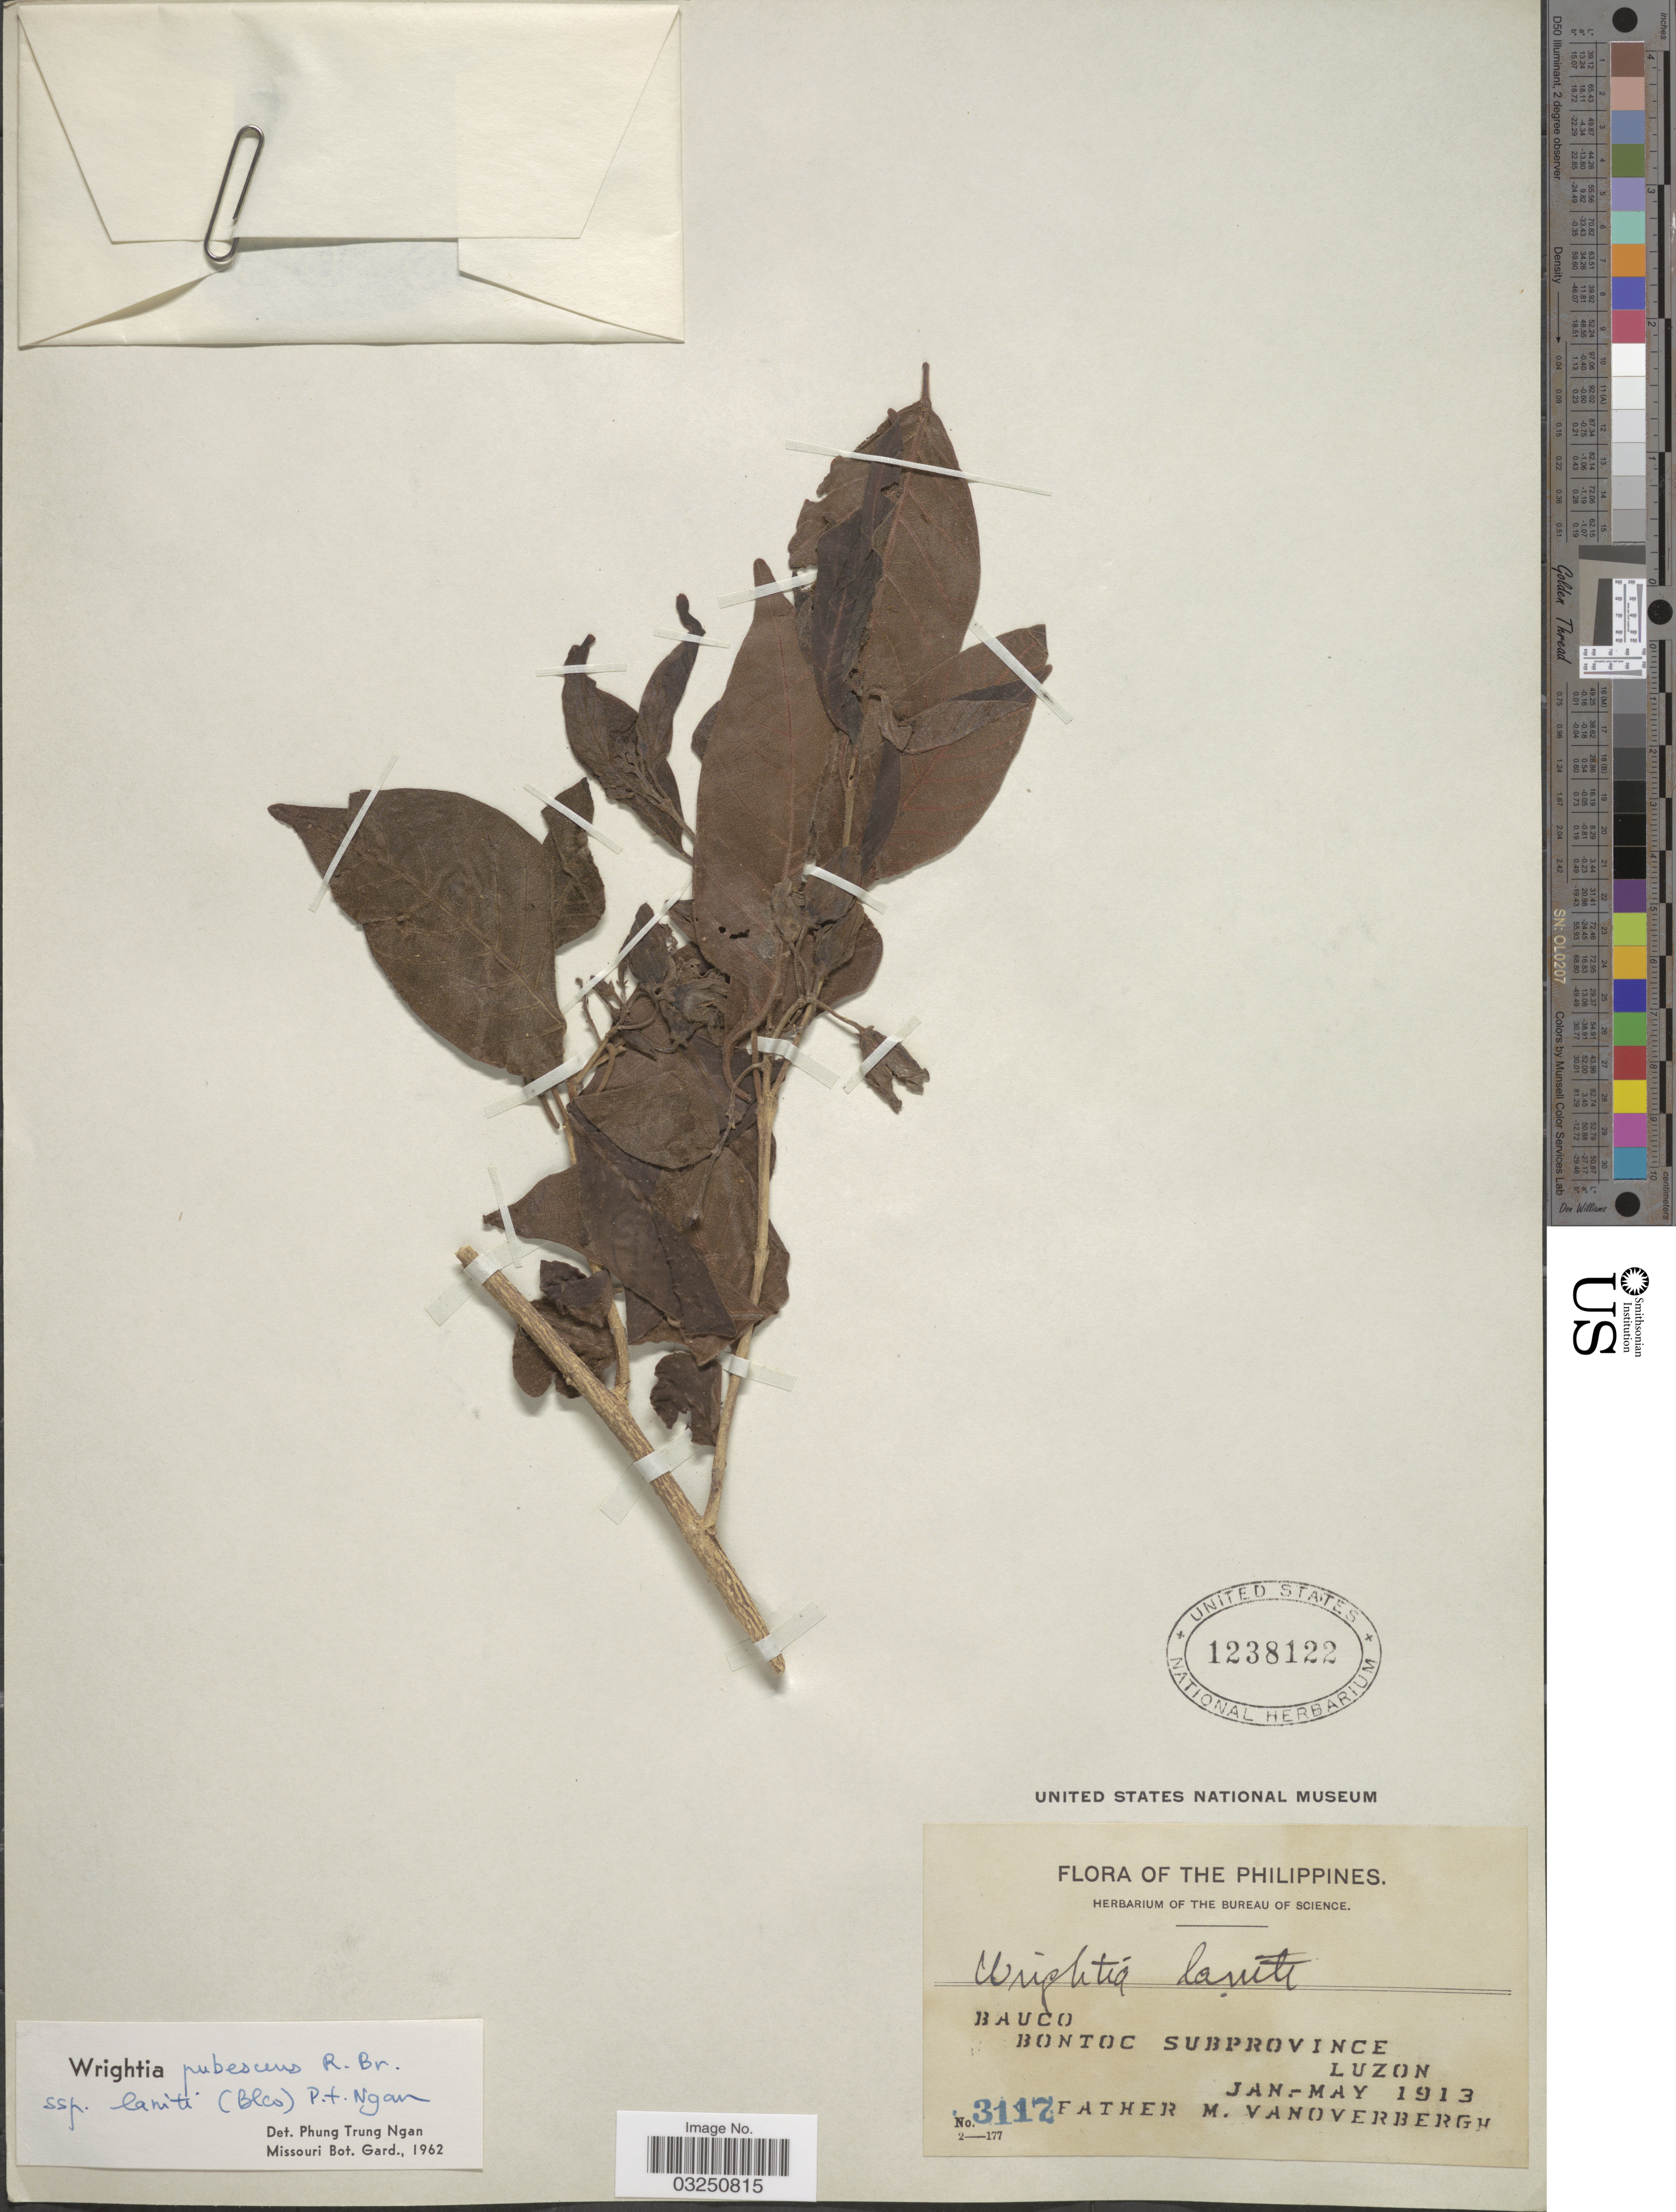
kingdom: Plantae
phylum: Tracheophyta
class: Magnoliopsida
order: Gentianales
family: Apocynaceae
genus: Wrightia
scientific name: Wrightia pubescens subsp. laniti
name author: (M. Blanco) Ngan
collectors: F. Vanoverbergh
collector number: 3117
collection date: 1913-01/1913-05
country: Philippines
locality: Bauco. Bontoc Subprovince Luzon.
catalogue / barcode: US 1238122